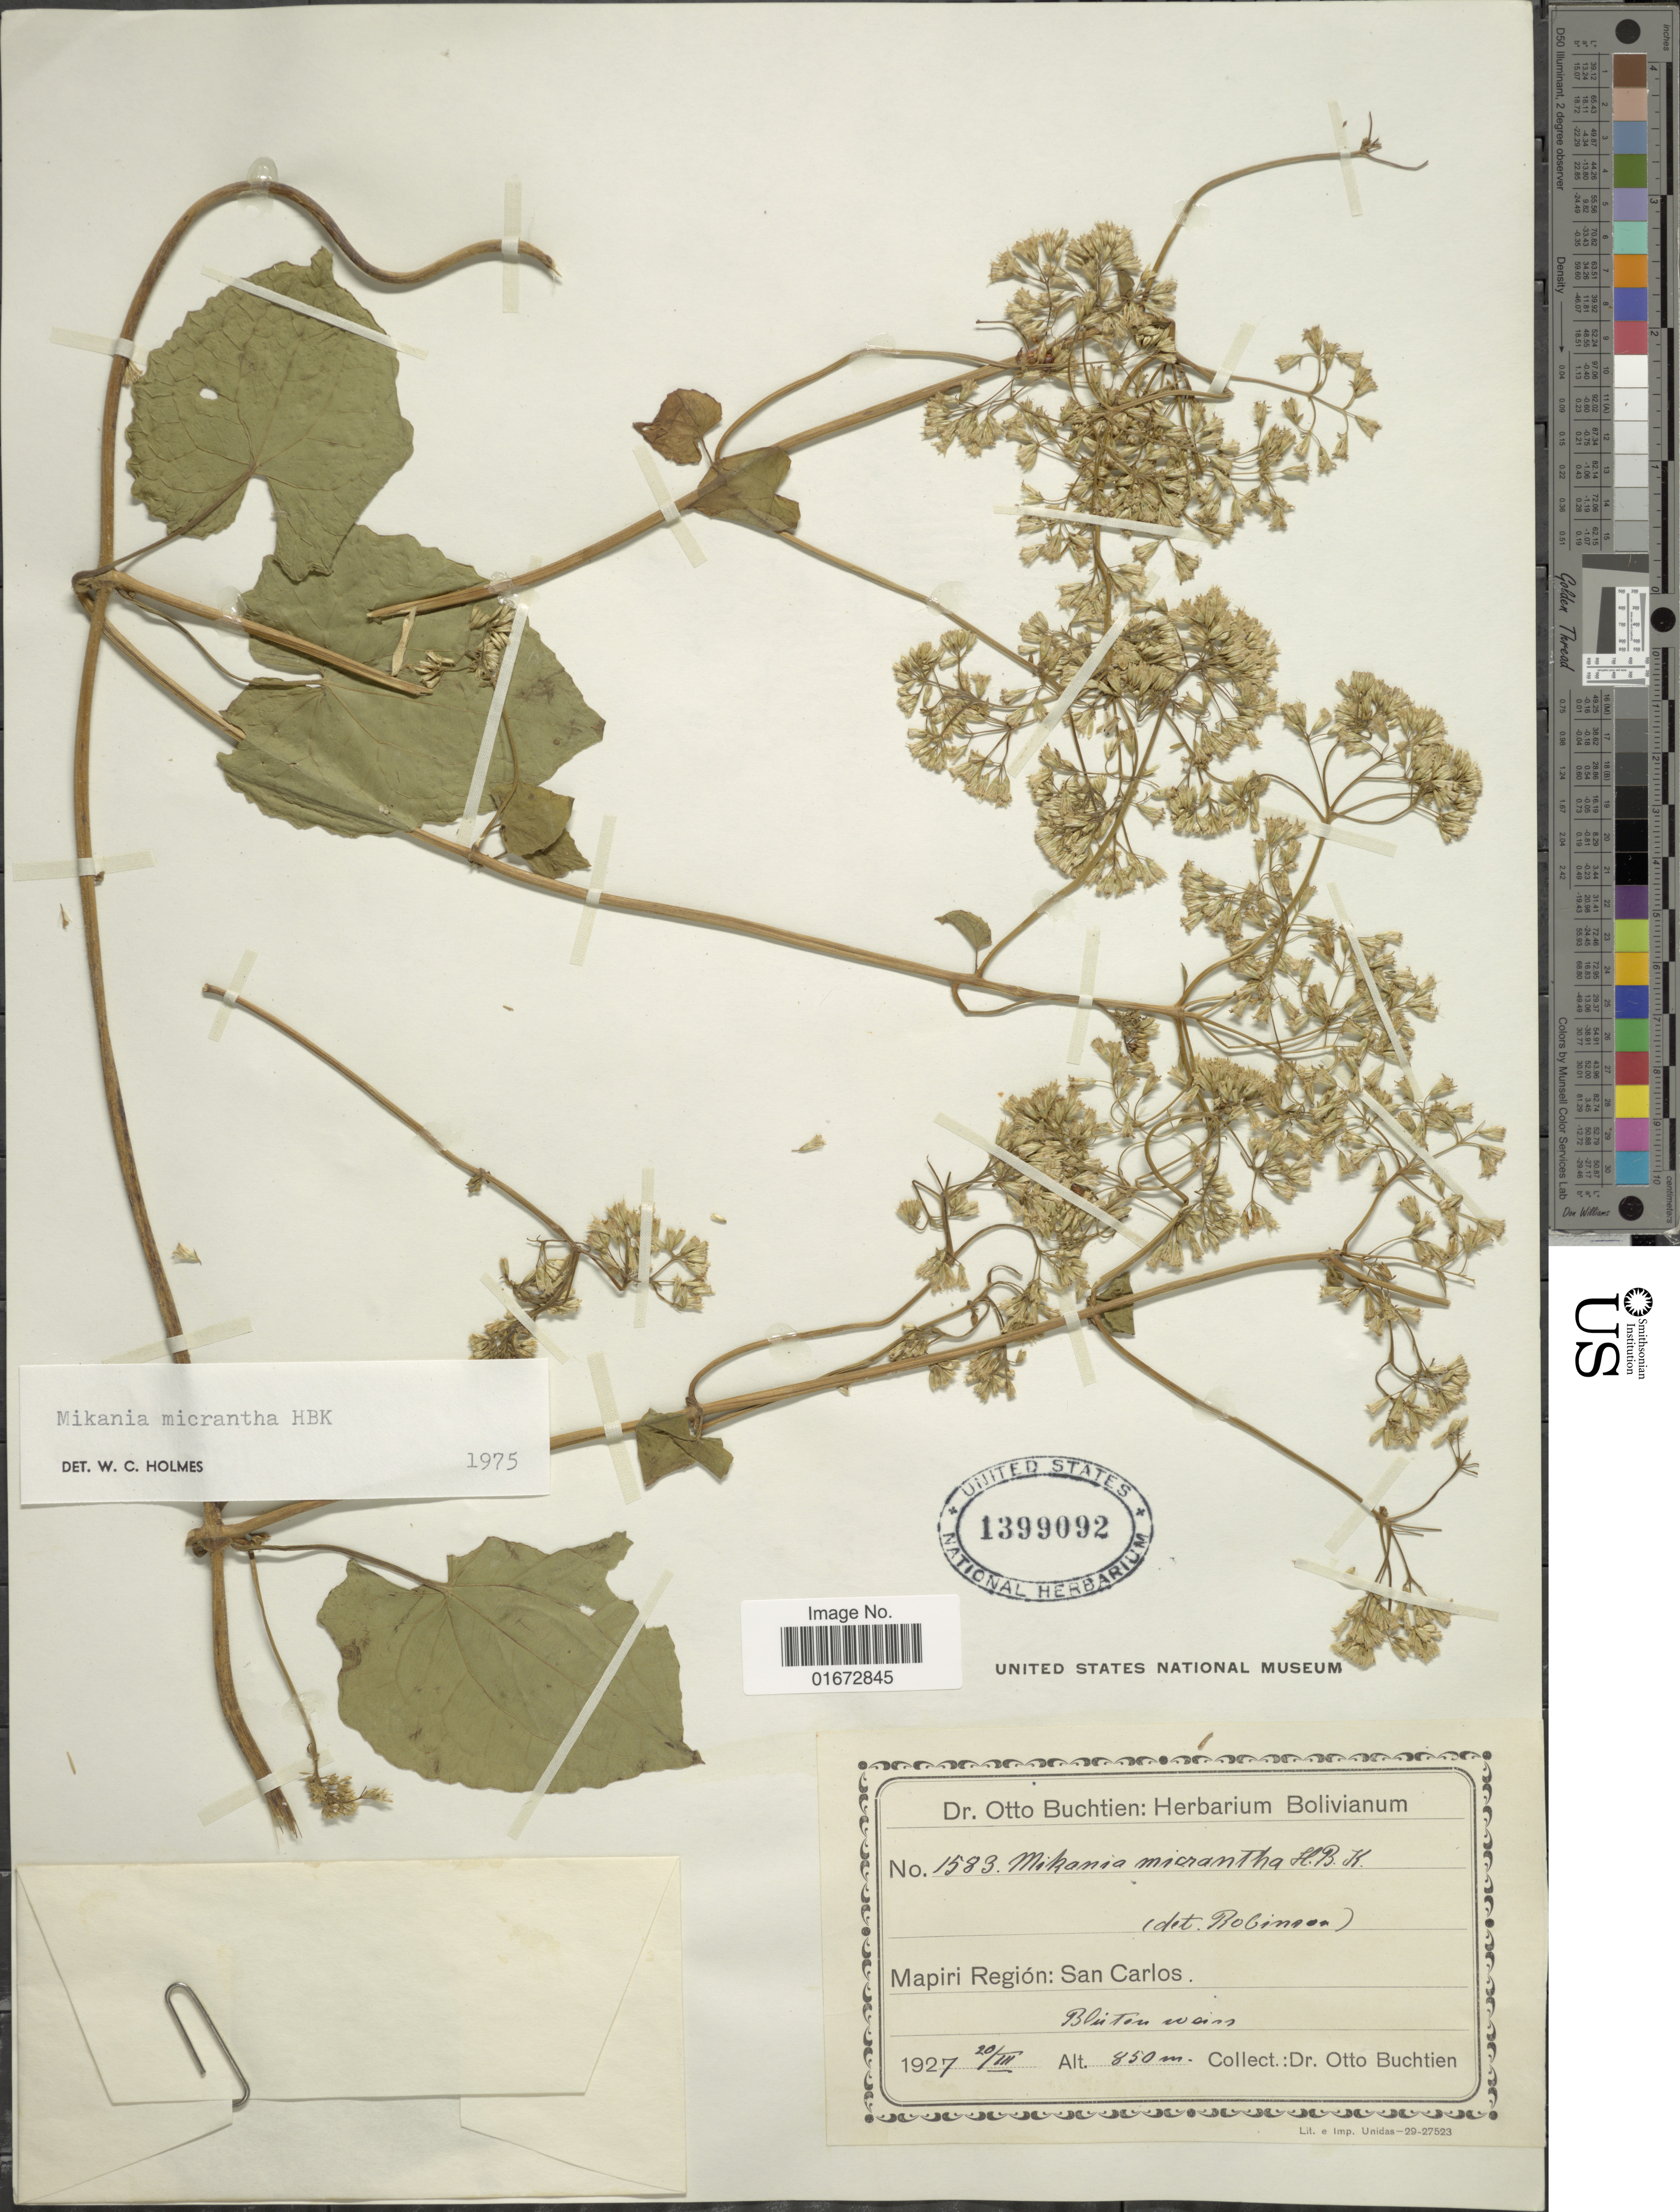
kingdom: Plantae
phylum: Tracheophyta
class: Magnoliopsida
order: Asterales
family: Asteraceae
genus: Mikania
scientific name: Mikania micrantha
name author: Kunth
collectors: O. Buchtien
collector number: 1583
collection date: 1927-03-20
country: Bolivia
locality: Mapiri Región: San Carlos. Blüten weiss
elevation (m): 850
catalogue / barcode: US 1399092